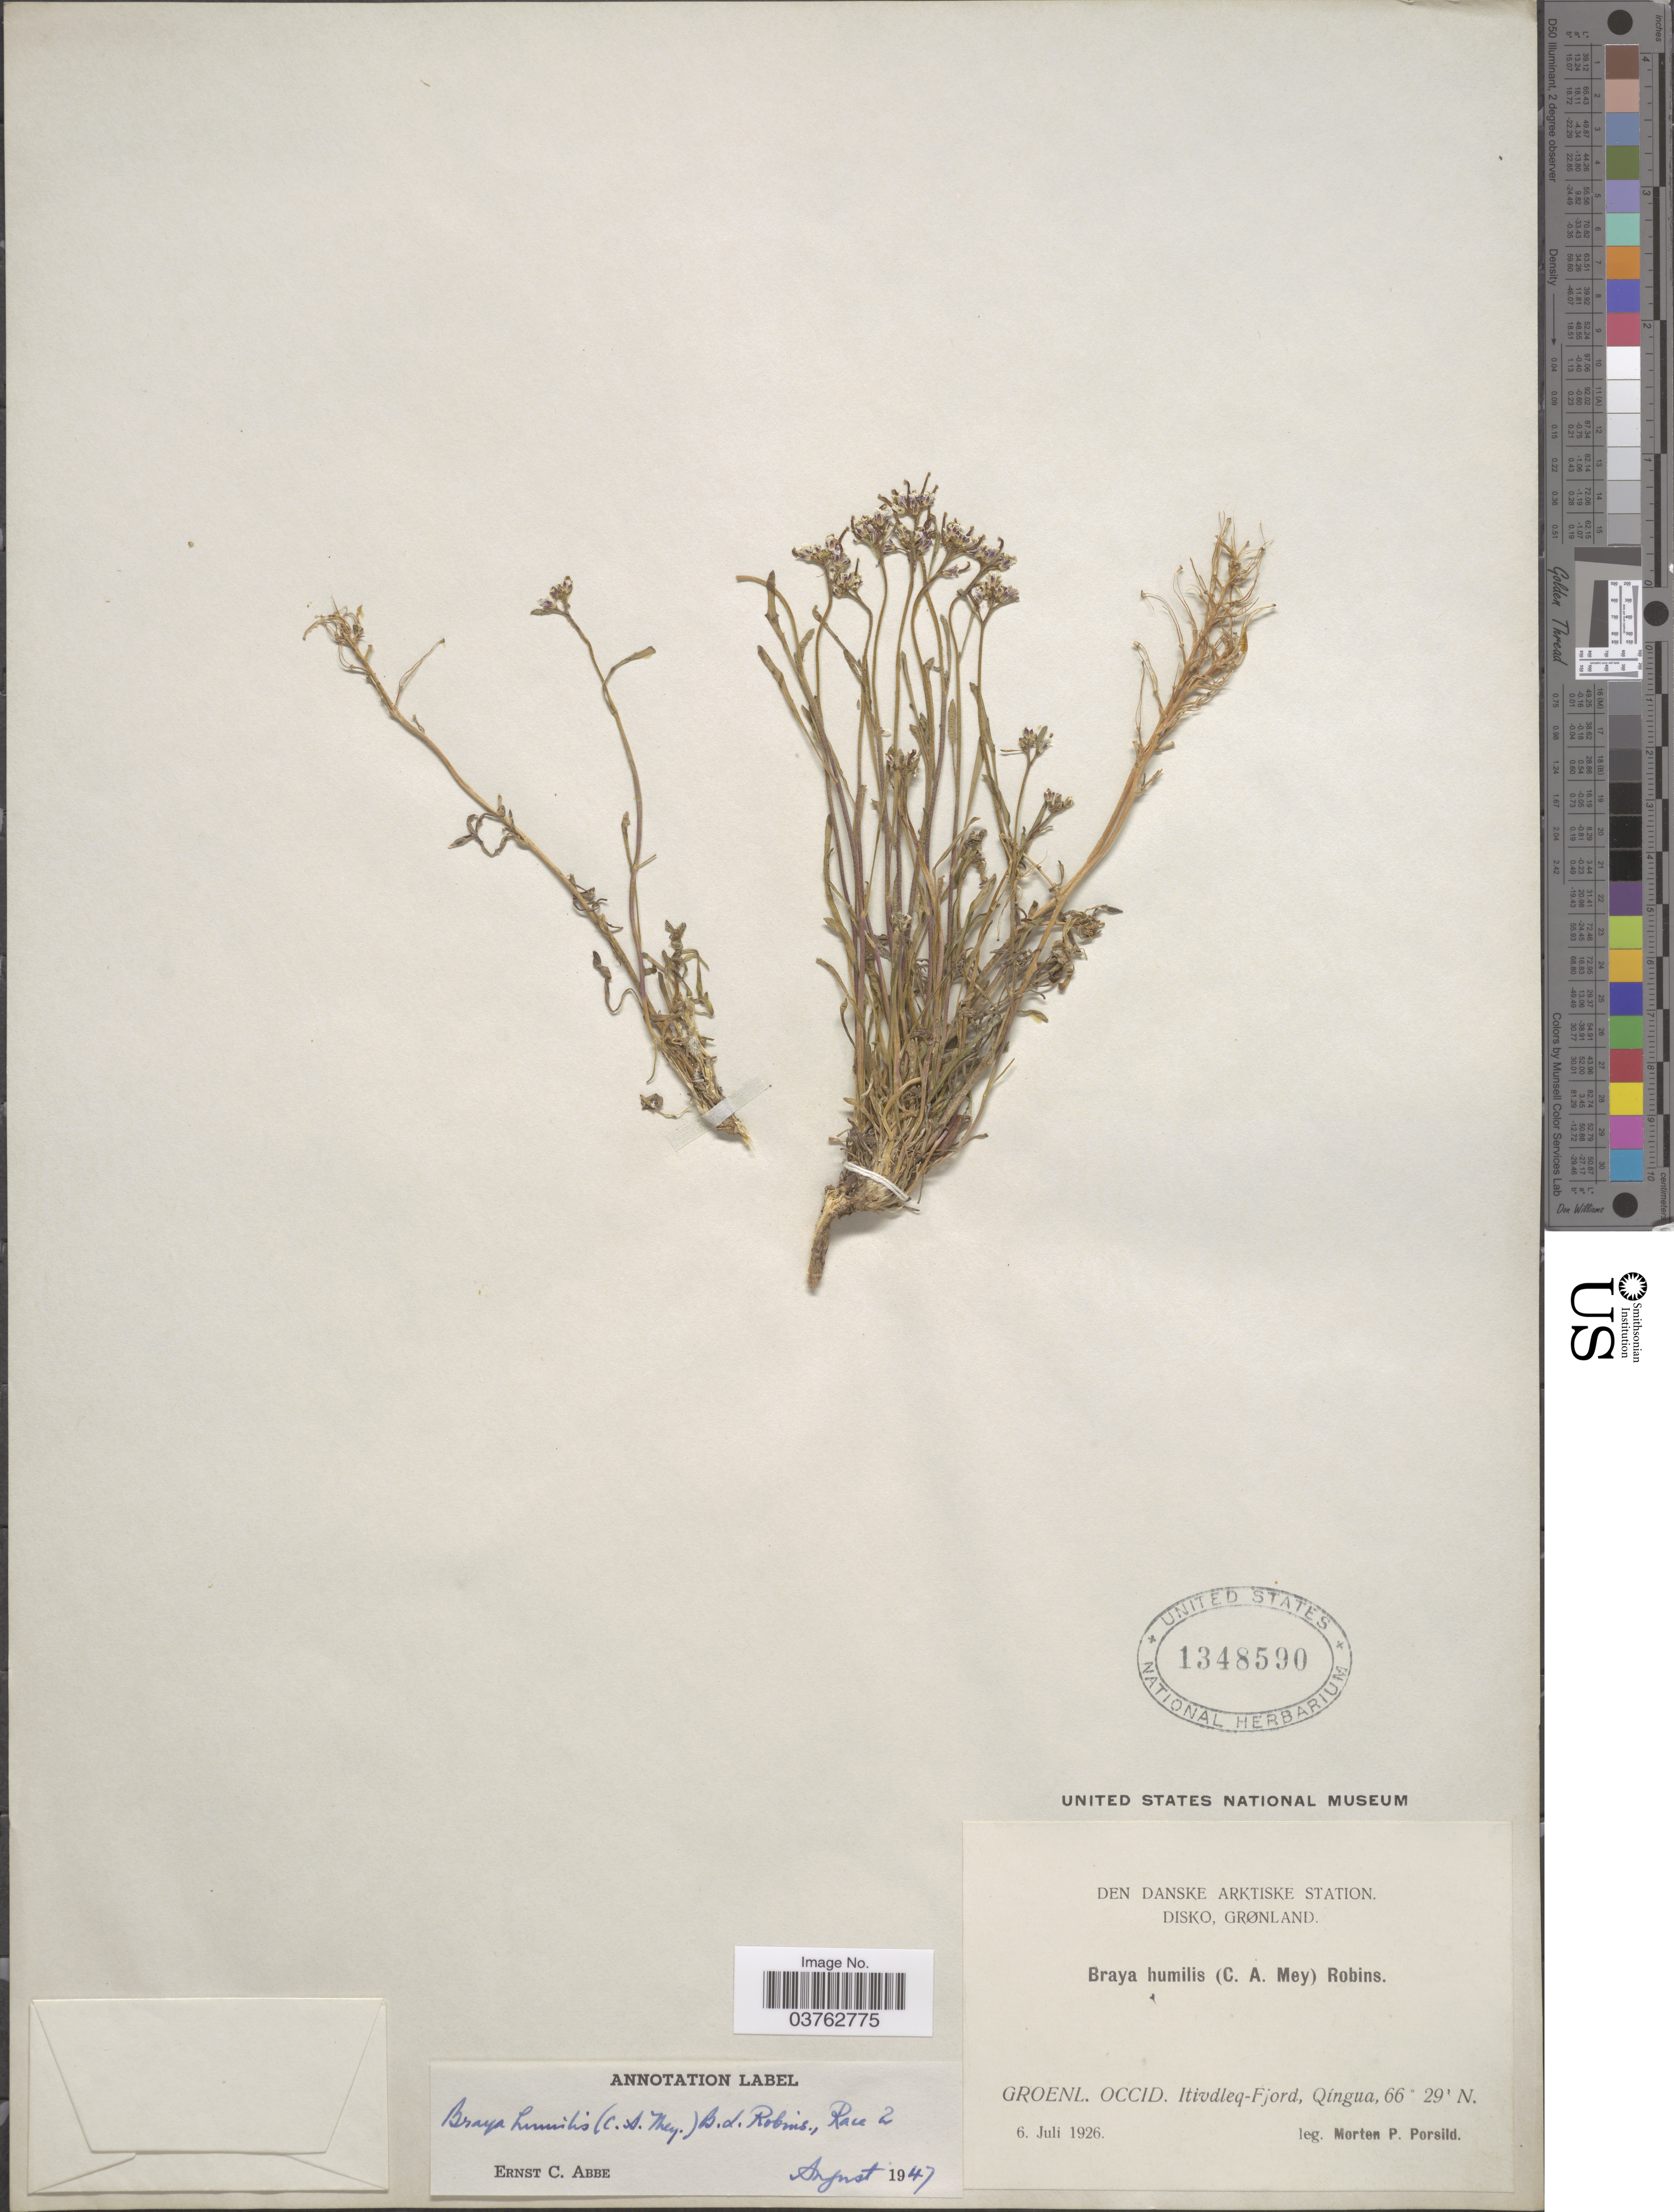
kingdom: Plantae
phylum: Tracheophyta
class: Magnoliopsida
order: Brassicales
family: Brassicaceae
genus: Braya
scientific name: Braya humilis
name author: (C.A. Mey.) B.L. Rob.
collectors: M. P. Porsild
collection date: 1926-07-06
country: Greenland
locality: Den Danske Arktiske Station. Disko, Grønland. Groenl. Occid. Itivdleq-Fjord, Qíngua.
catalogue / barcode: US 1348590